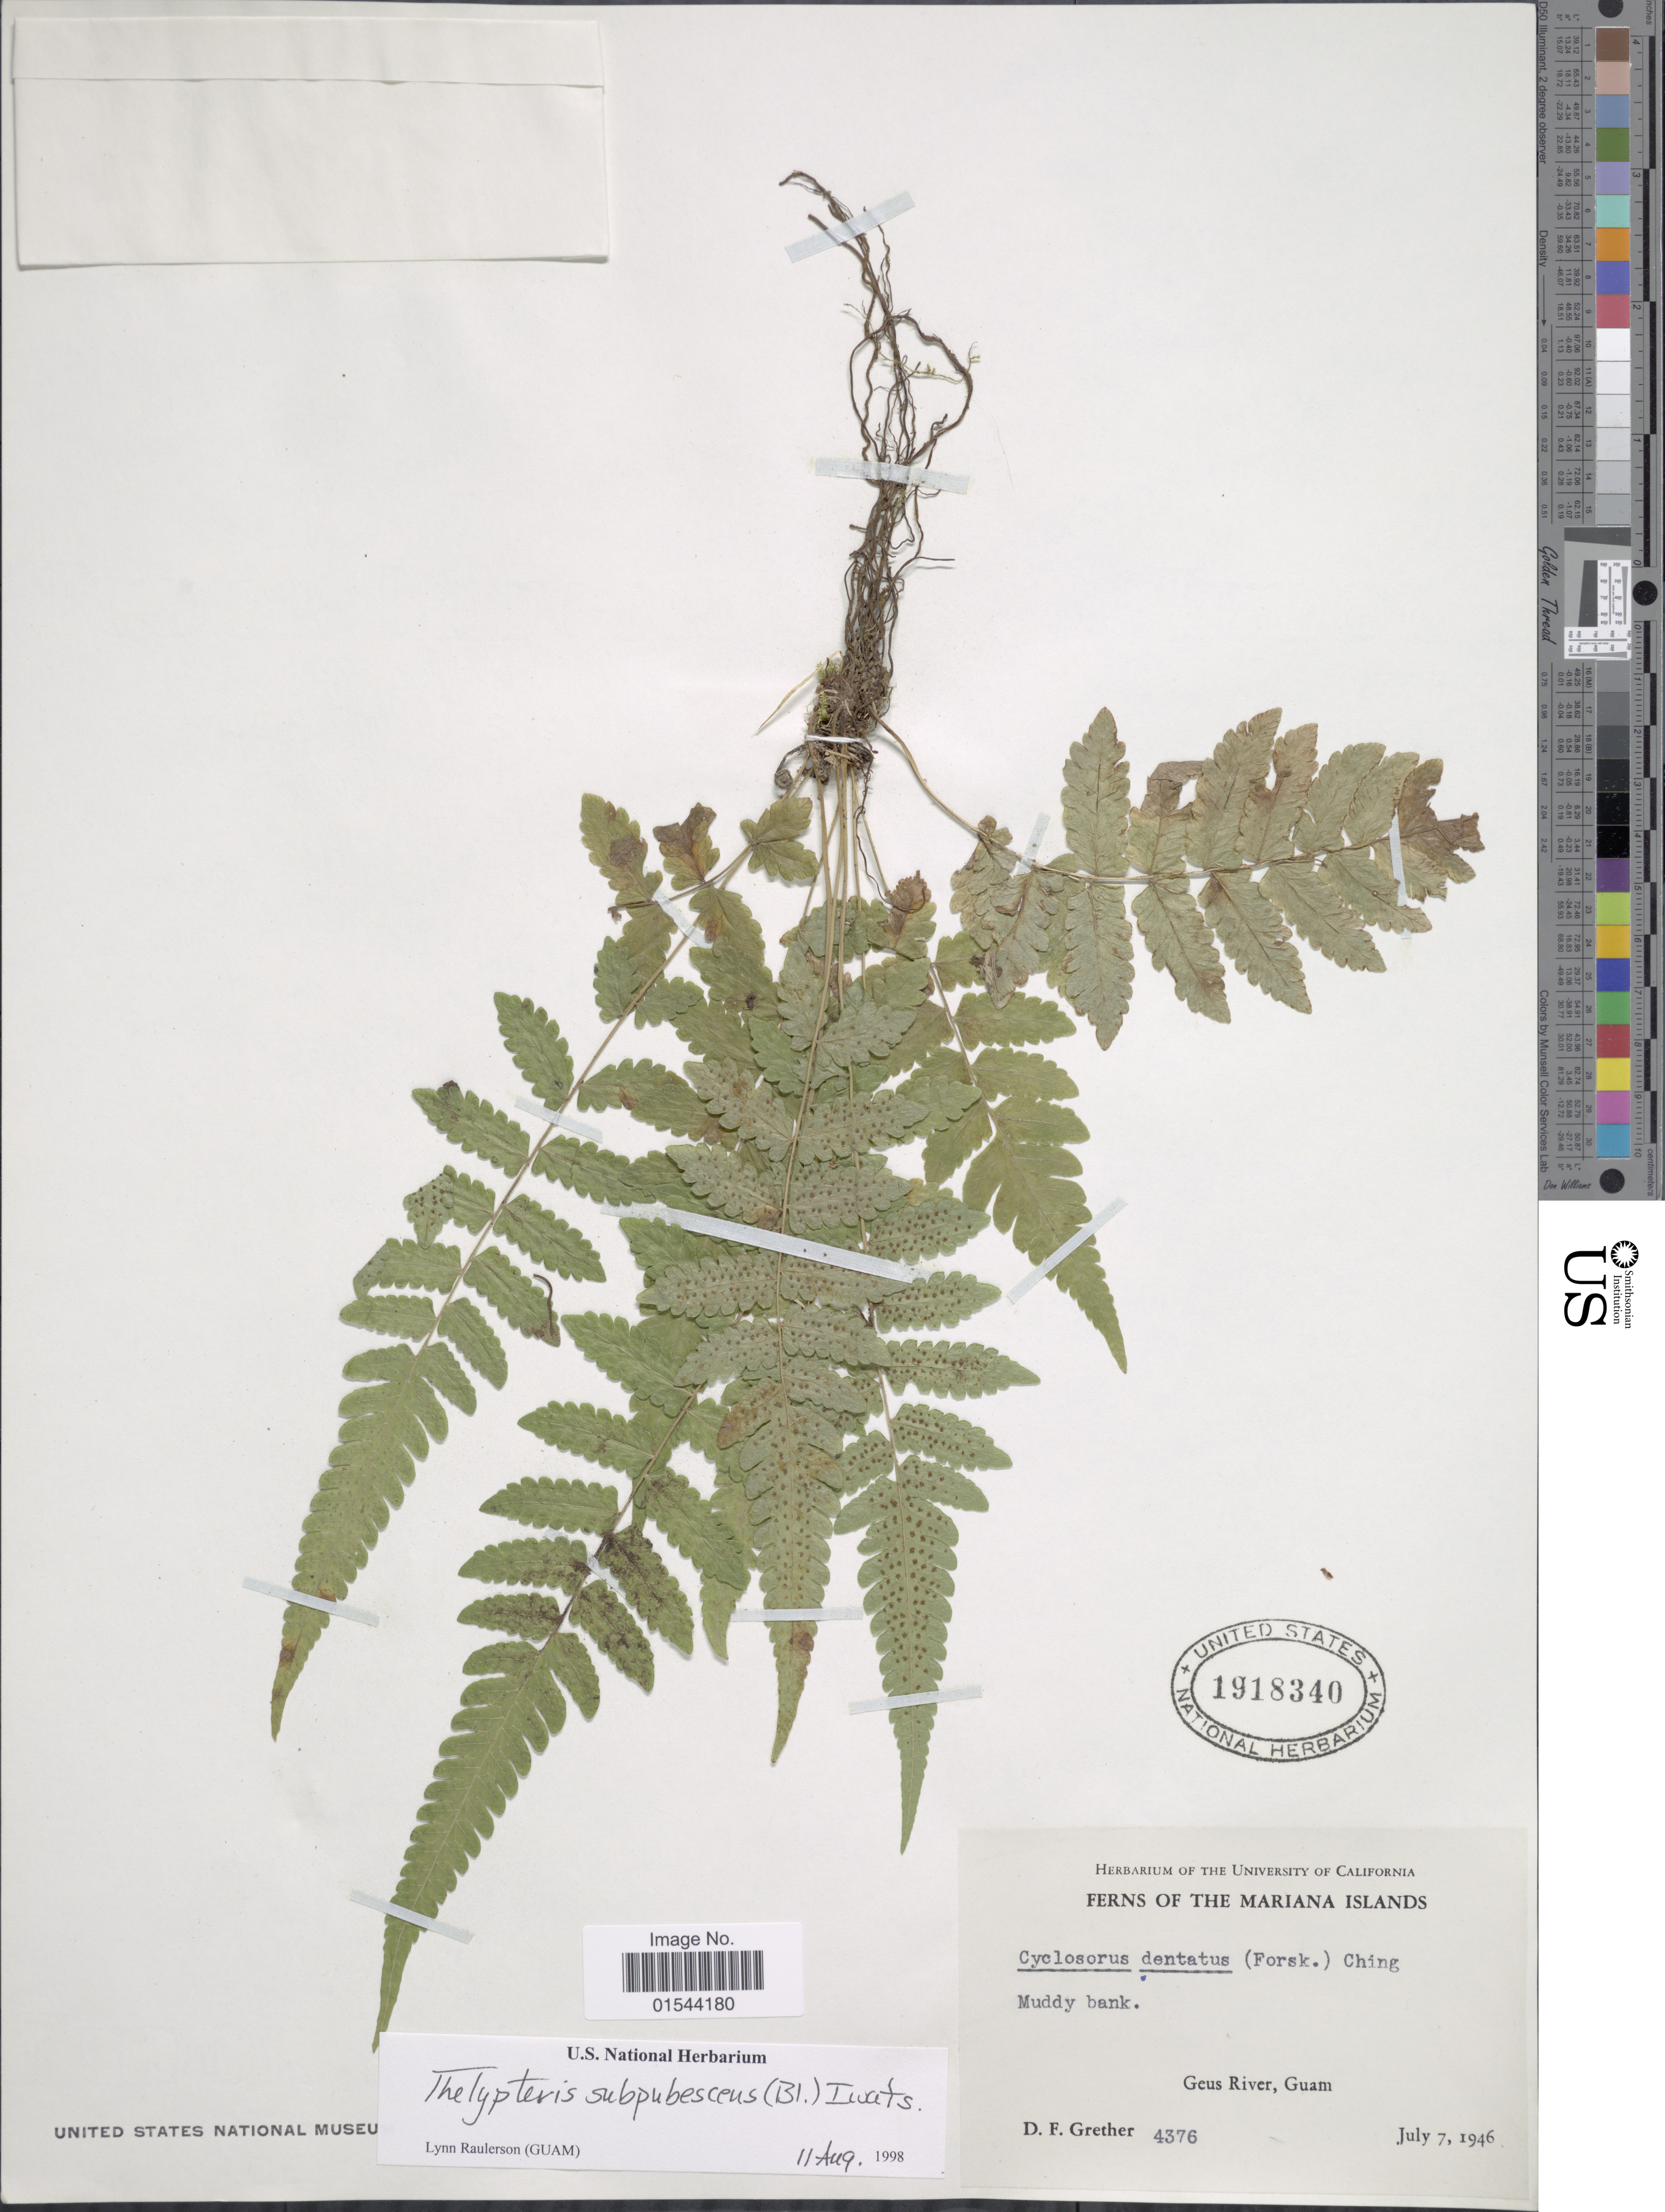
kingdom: Plantae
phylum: Tracheophyta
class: Polypodiopsida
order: Polypodiales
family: Thelypteridaceae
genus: Christella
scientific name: Christella subpubescens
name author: (Blume) Holttum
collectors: D. F. Grether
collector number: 4376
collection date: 1946-07-07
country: Guam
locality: The Mariana Islands, Muddy bank, Geus River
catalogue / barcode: US 1918340